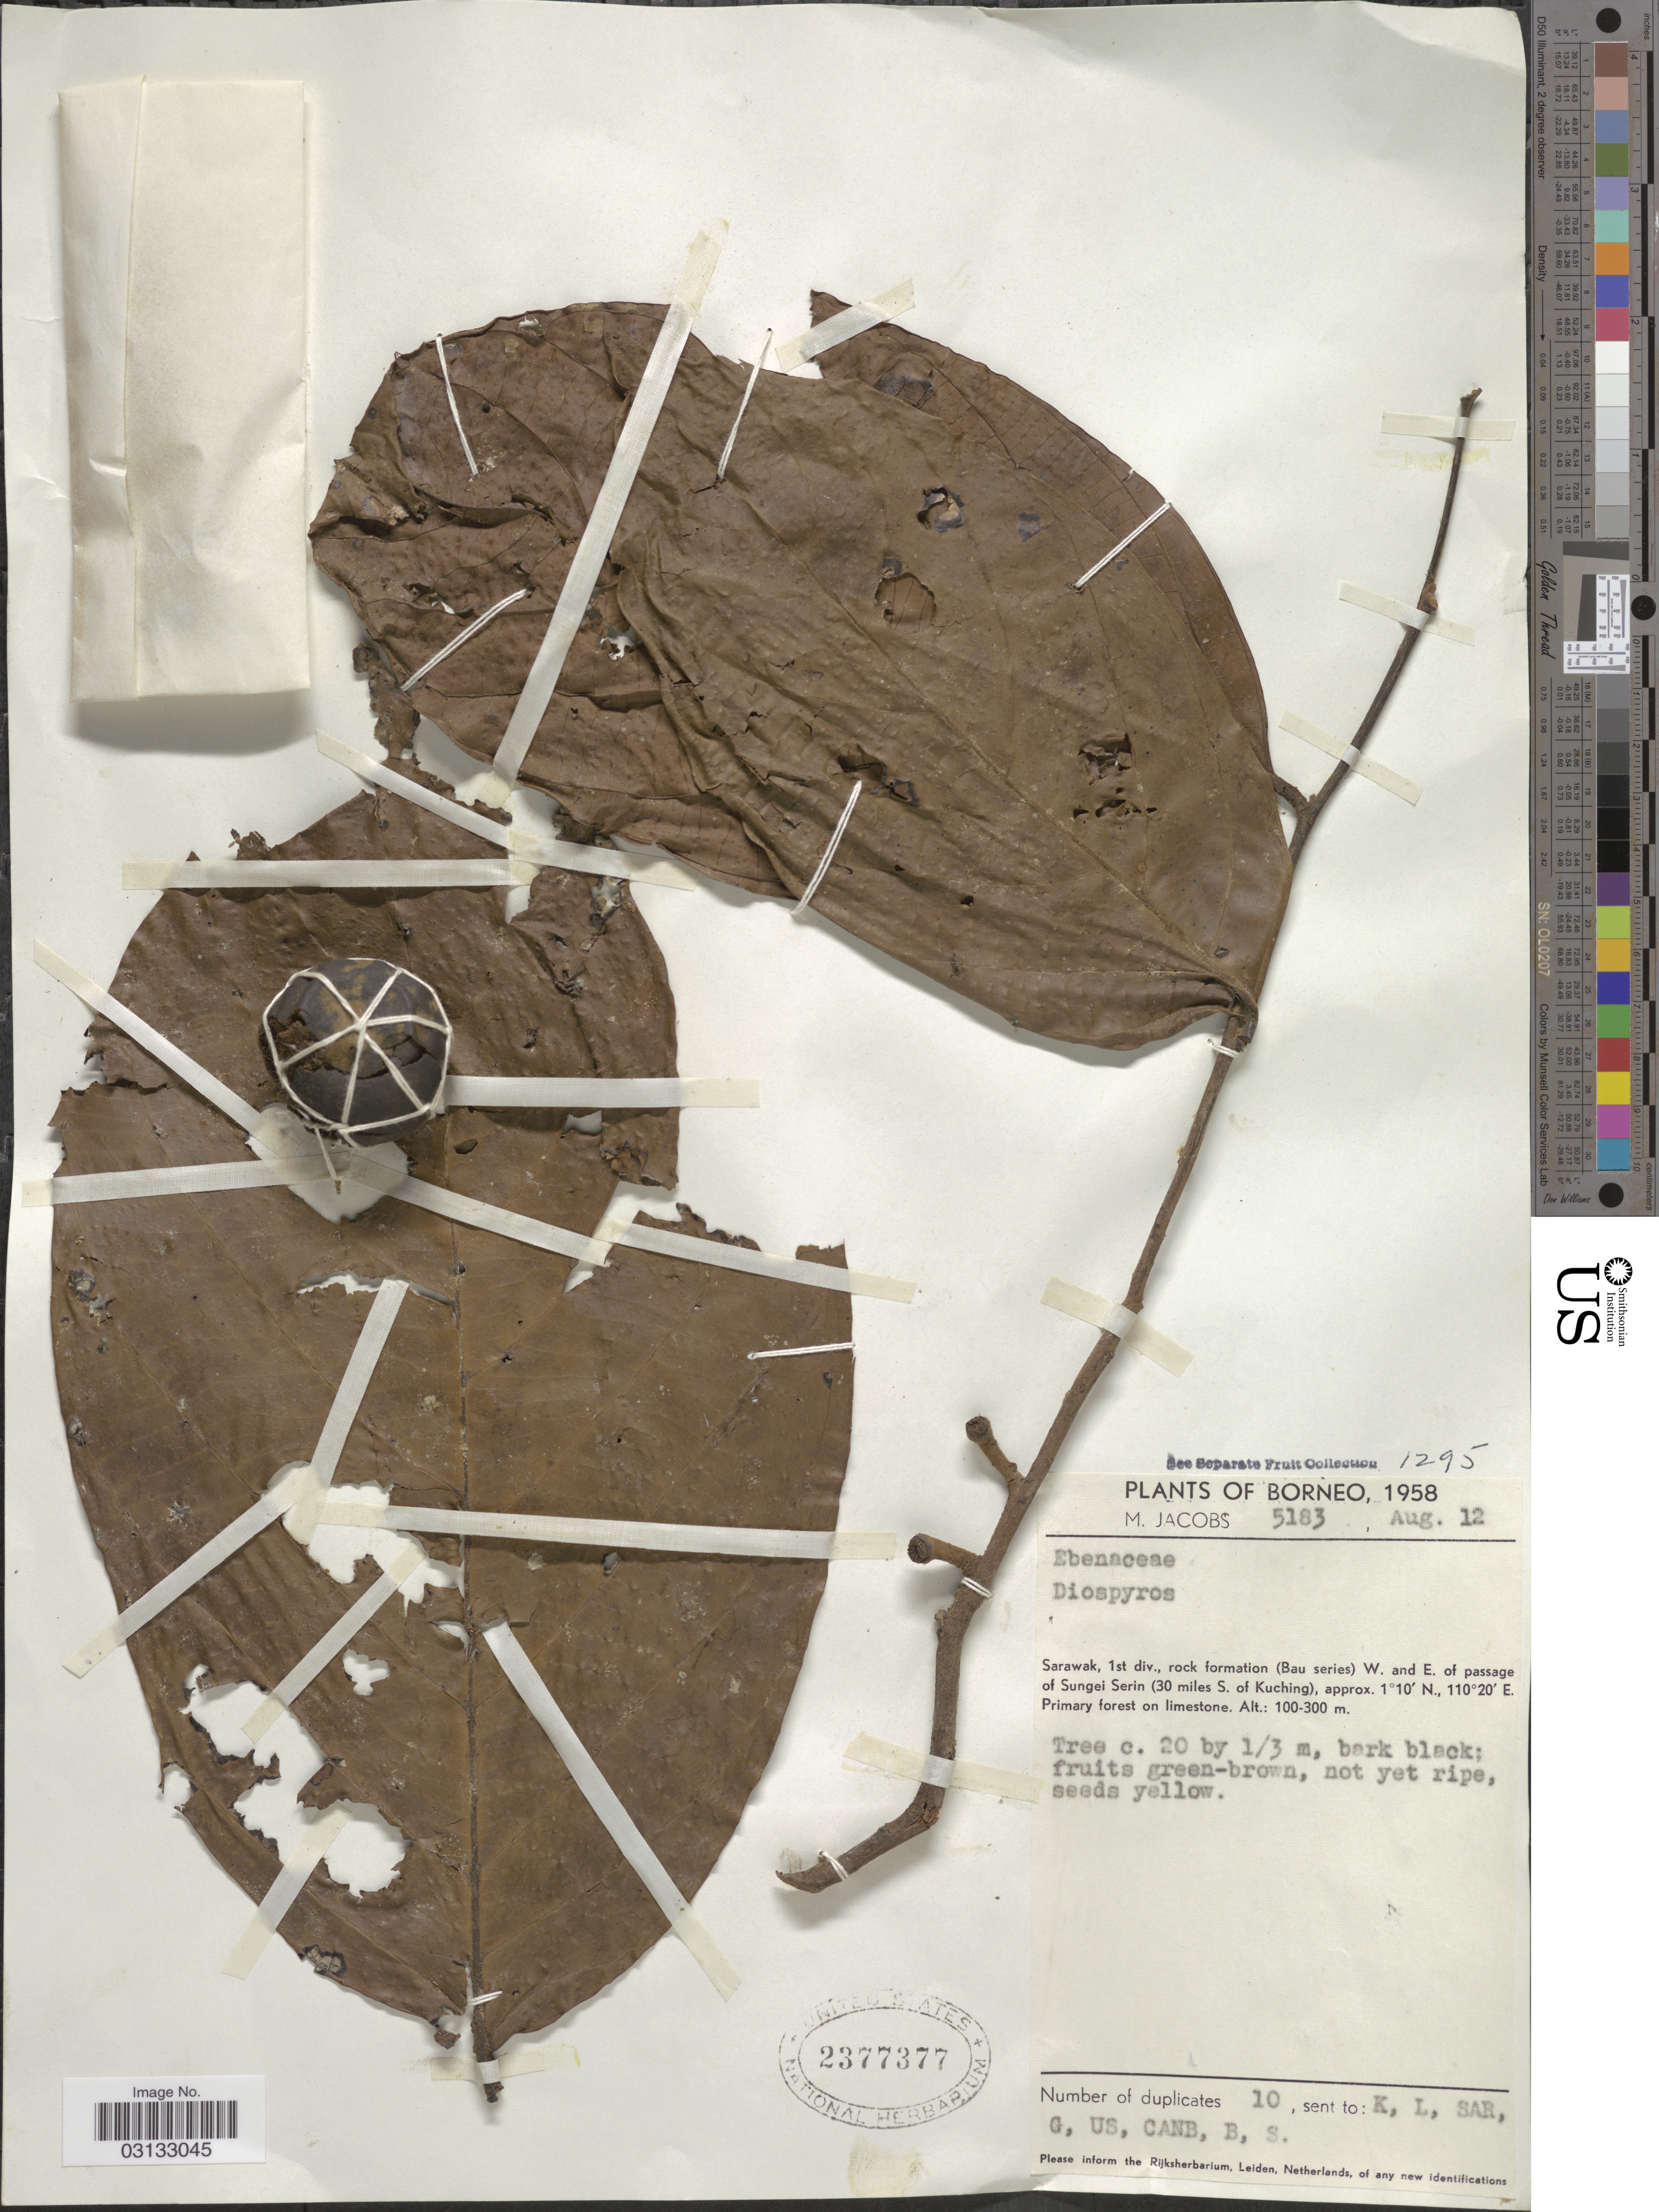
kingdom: Plantae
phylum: Tracheophyta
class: Magnoliopsida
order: Ericales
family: Ebenaceae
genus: Diospyros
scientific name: Diospyros sp.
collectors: M. Jacobs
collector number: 5183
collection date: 1958-08-12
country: Malaysia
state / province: Sarawak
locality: Borneo, Sarawak, 1st div., rock formation (Bau series) W. and E. of passage of Sungei Serin (30 miles S. of Kuching).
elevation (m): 100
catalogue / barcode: US 2377377